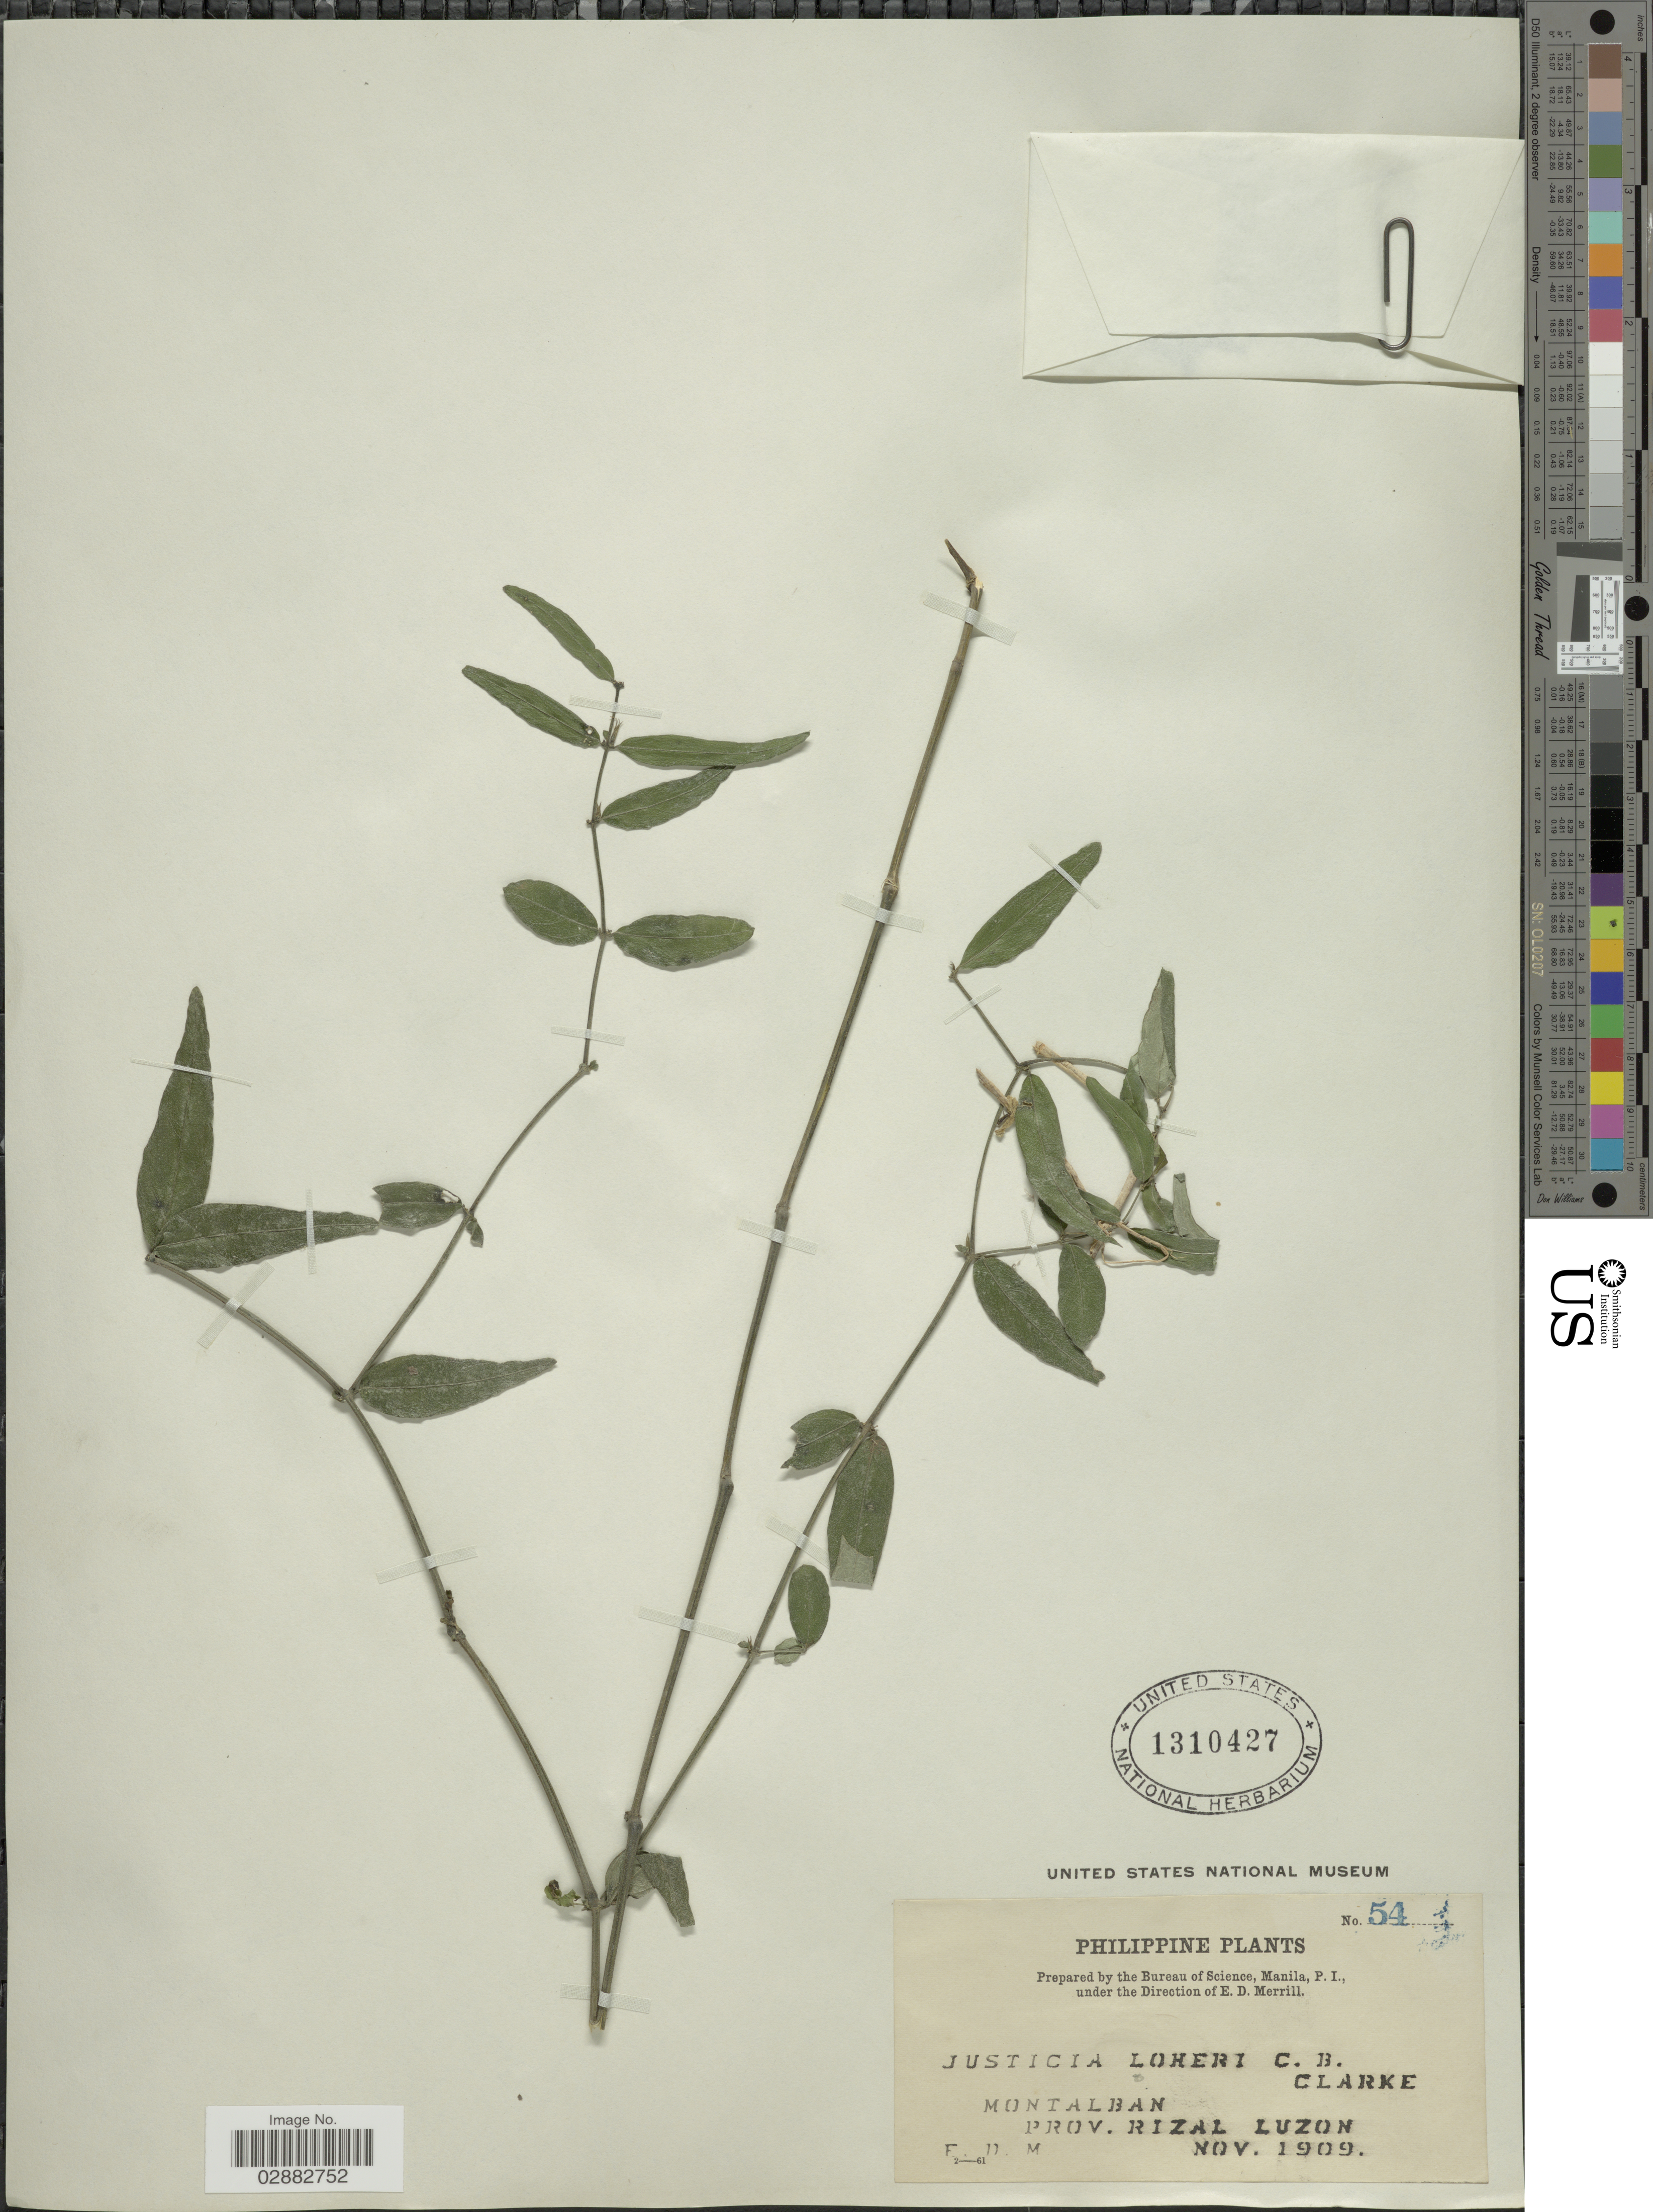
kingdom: Plantae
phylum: Tracheophyta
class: Magnoliopsida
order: Lamiales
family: Acanthaceae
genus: Justicia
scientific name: Justicia loheri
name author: C.B. Clarke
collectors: E. D. Merrill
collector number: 54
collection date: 1909-11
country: Philippines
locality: Montalban, Prov. Rizal, Luzon.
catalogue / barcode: US 1310427